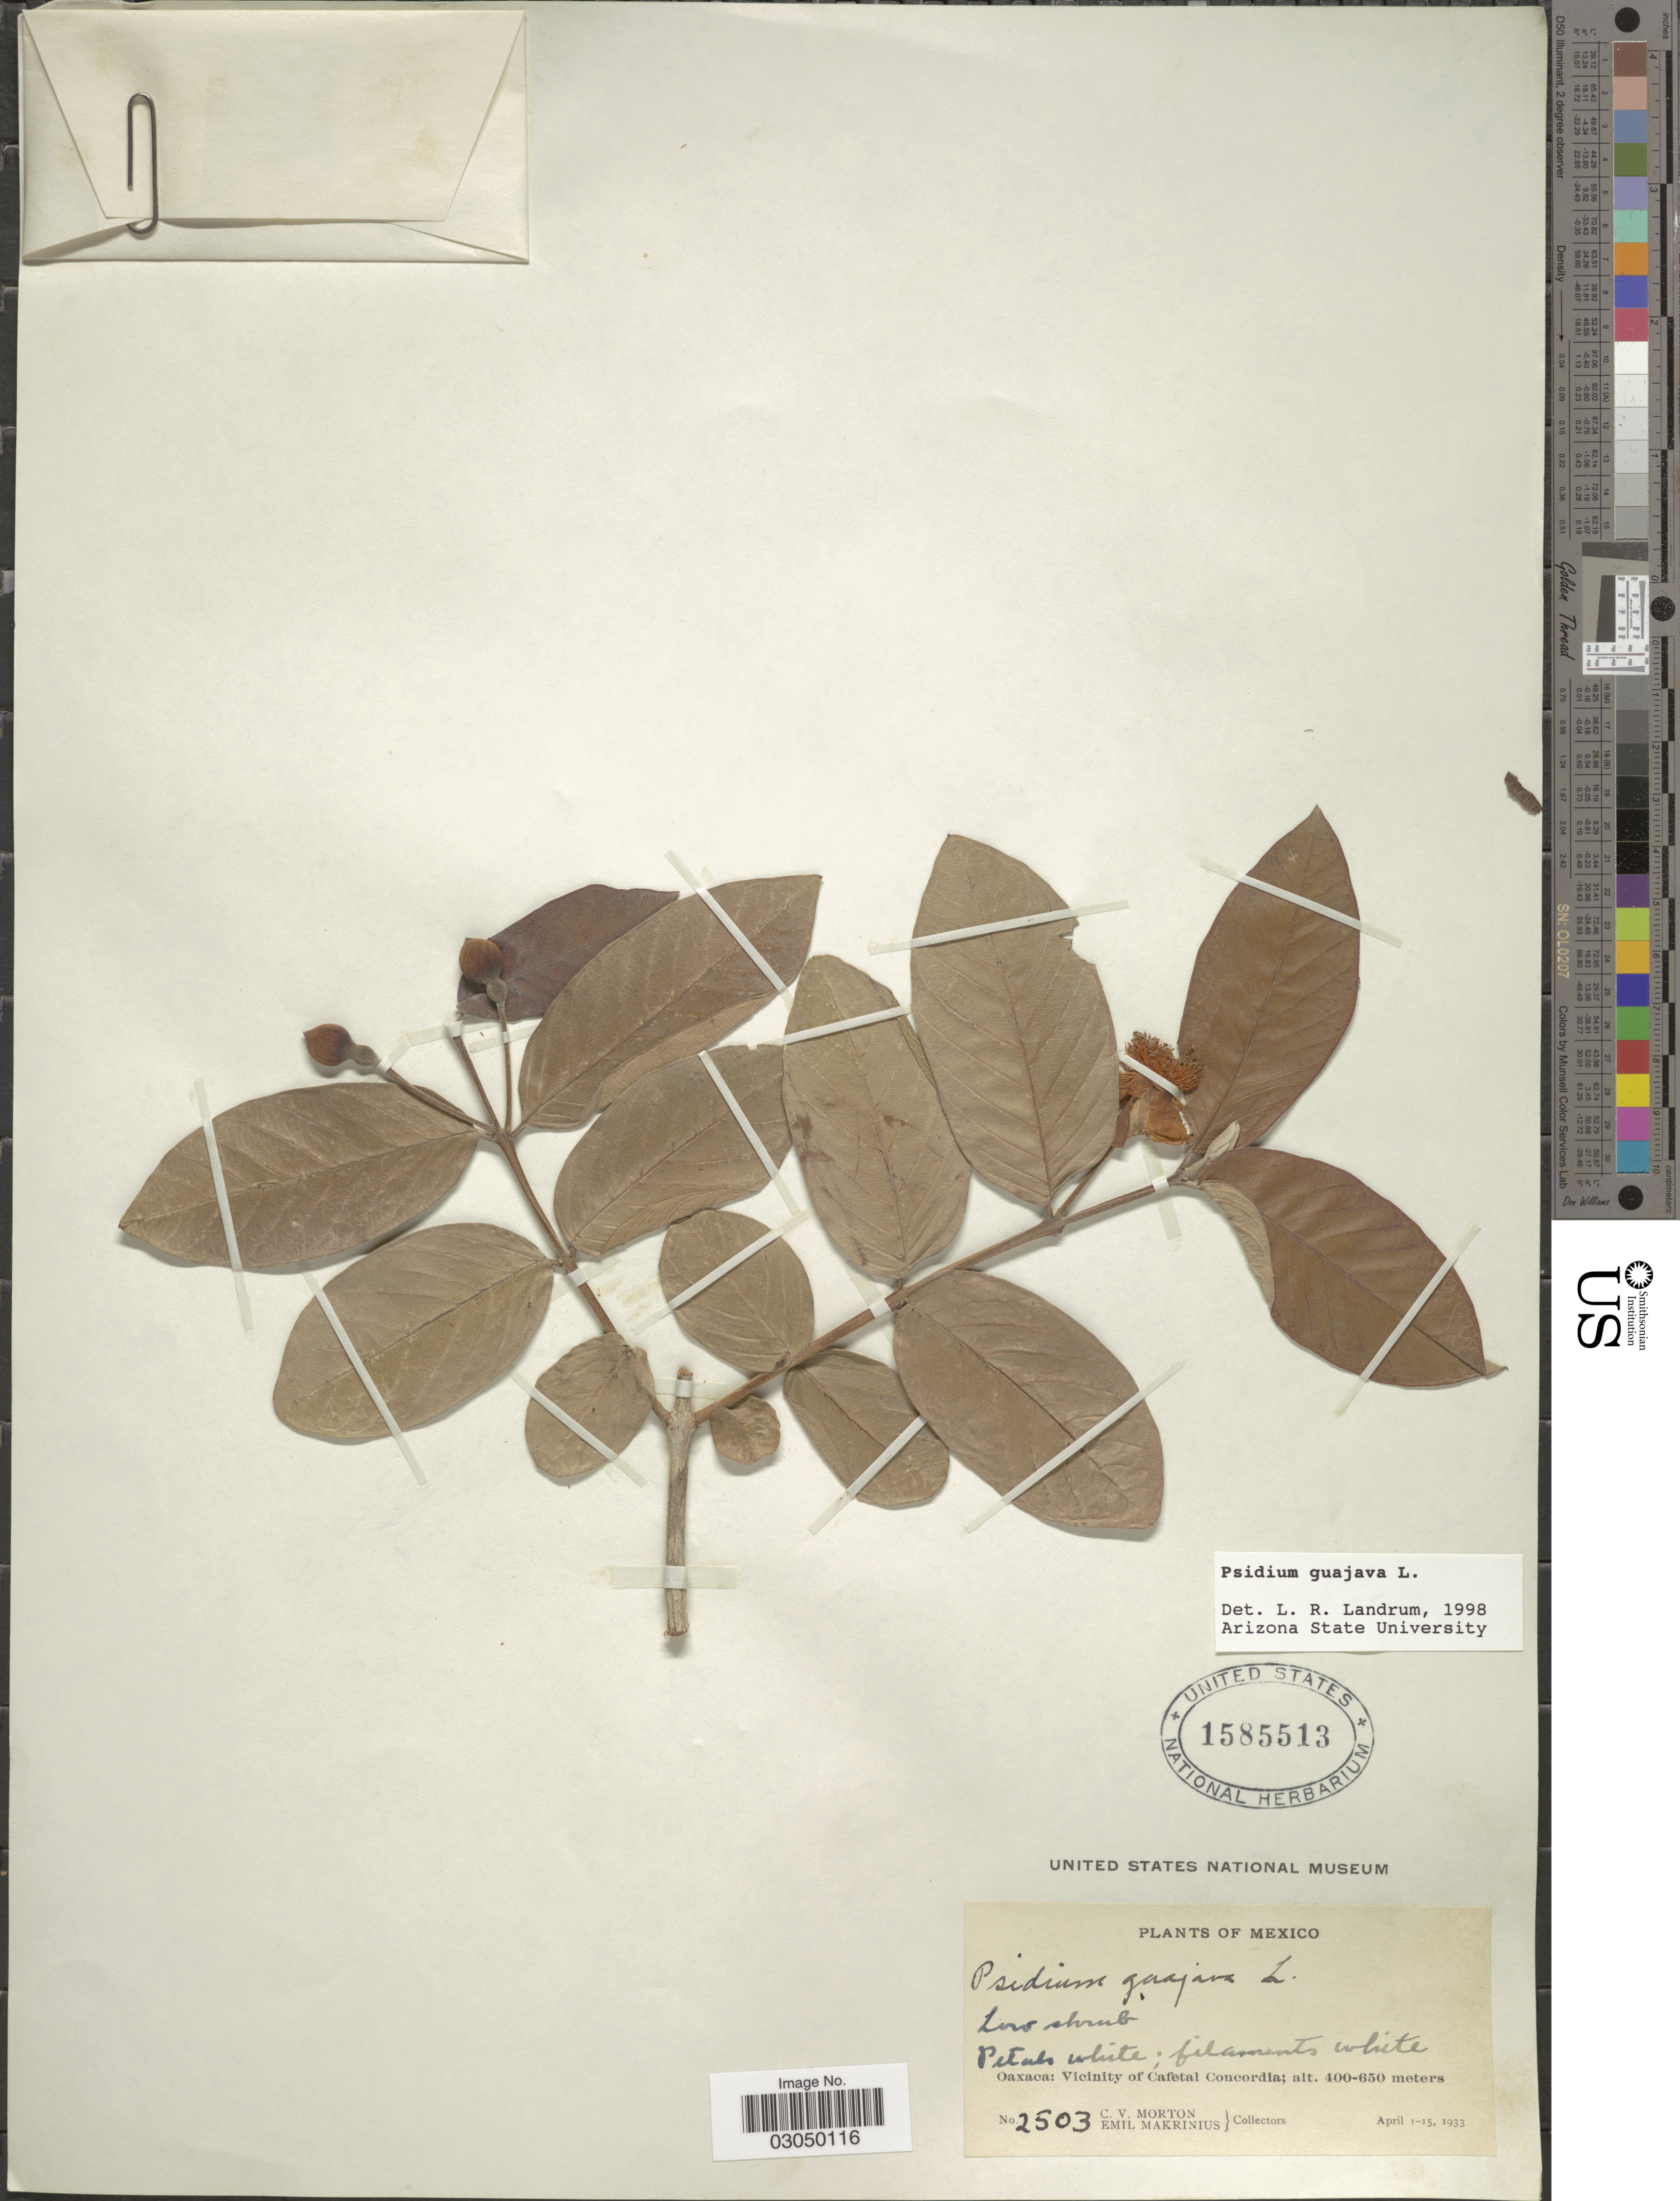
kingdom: Plantae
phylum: Tracheophyta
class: Magnoliopsida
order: Myrtales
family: Myrtaceae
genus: Psidium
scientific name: Psidium guajava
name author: L.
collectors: C. V. Morton & E. Makrinius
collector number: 2503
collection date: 1933-04-01/1933-04-15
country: Mexico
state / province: Oaxaca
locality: Vicinity of Cafetal Concordia.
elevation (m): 400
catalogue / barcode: US 1585513